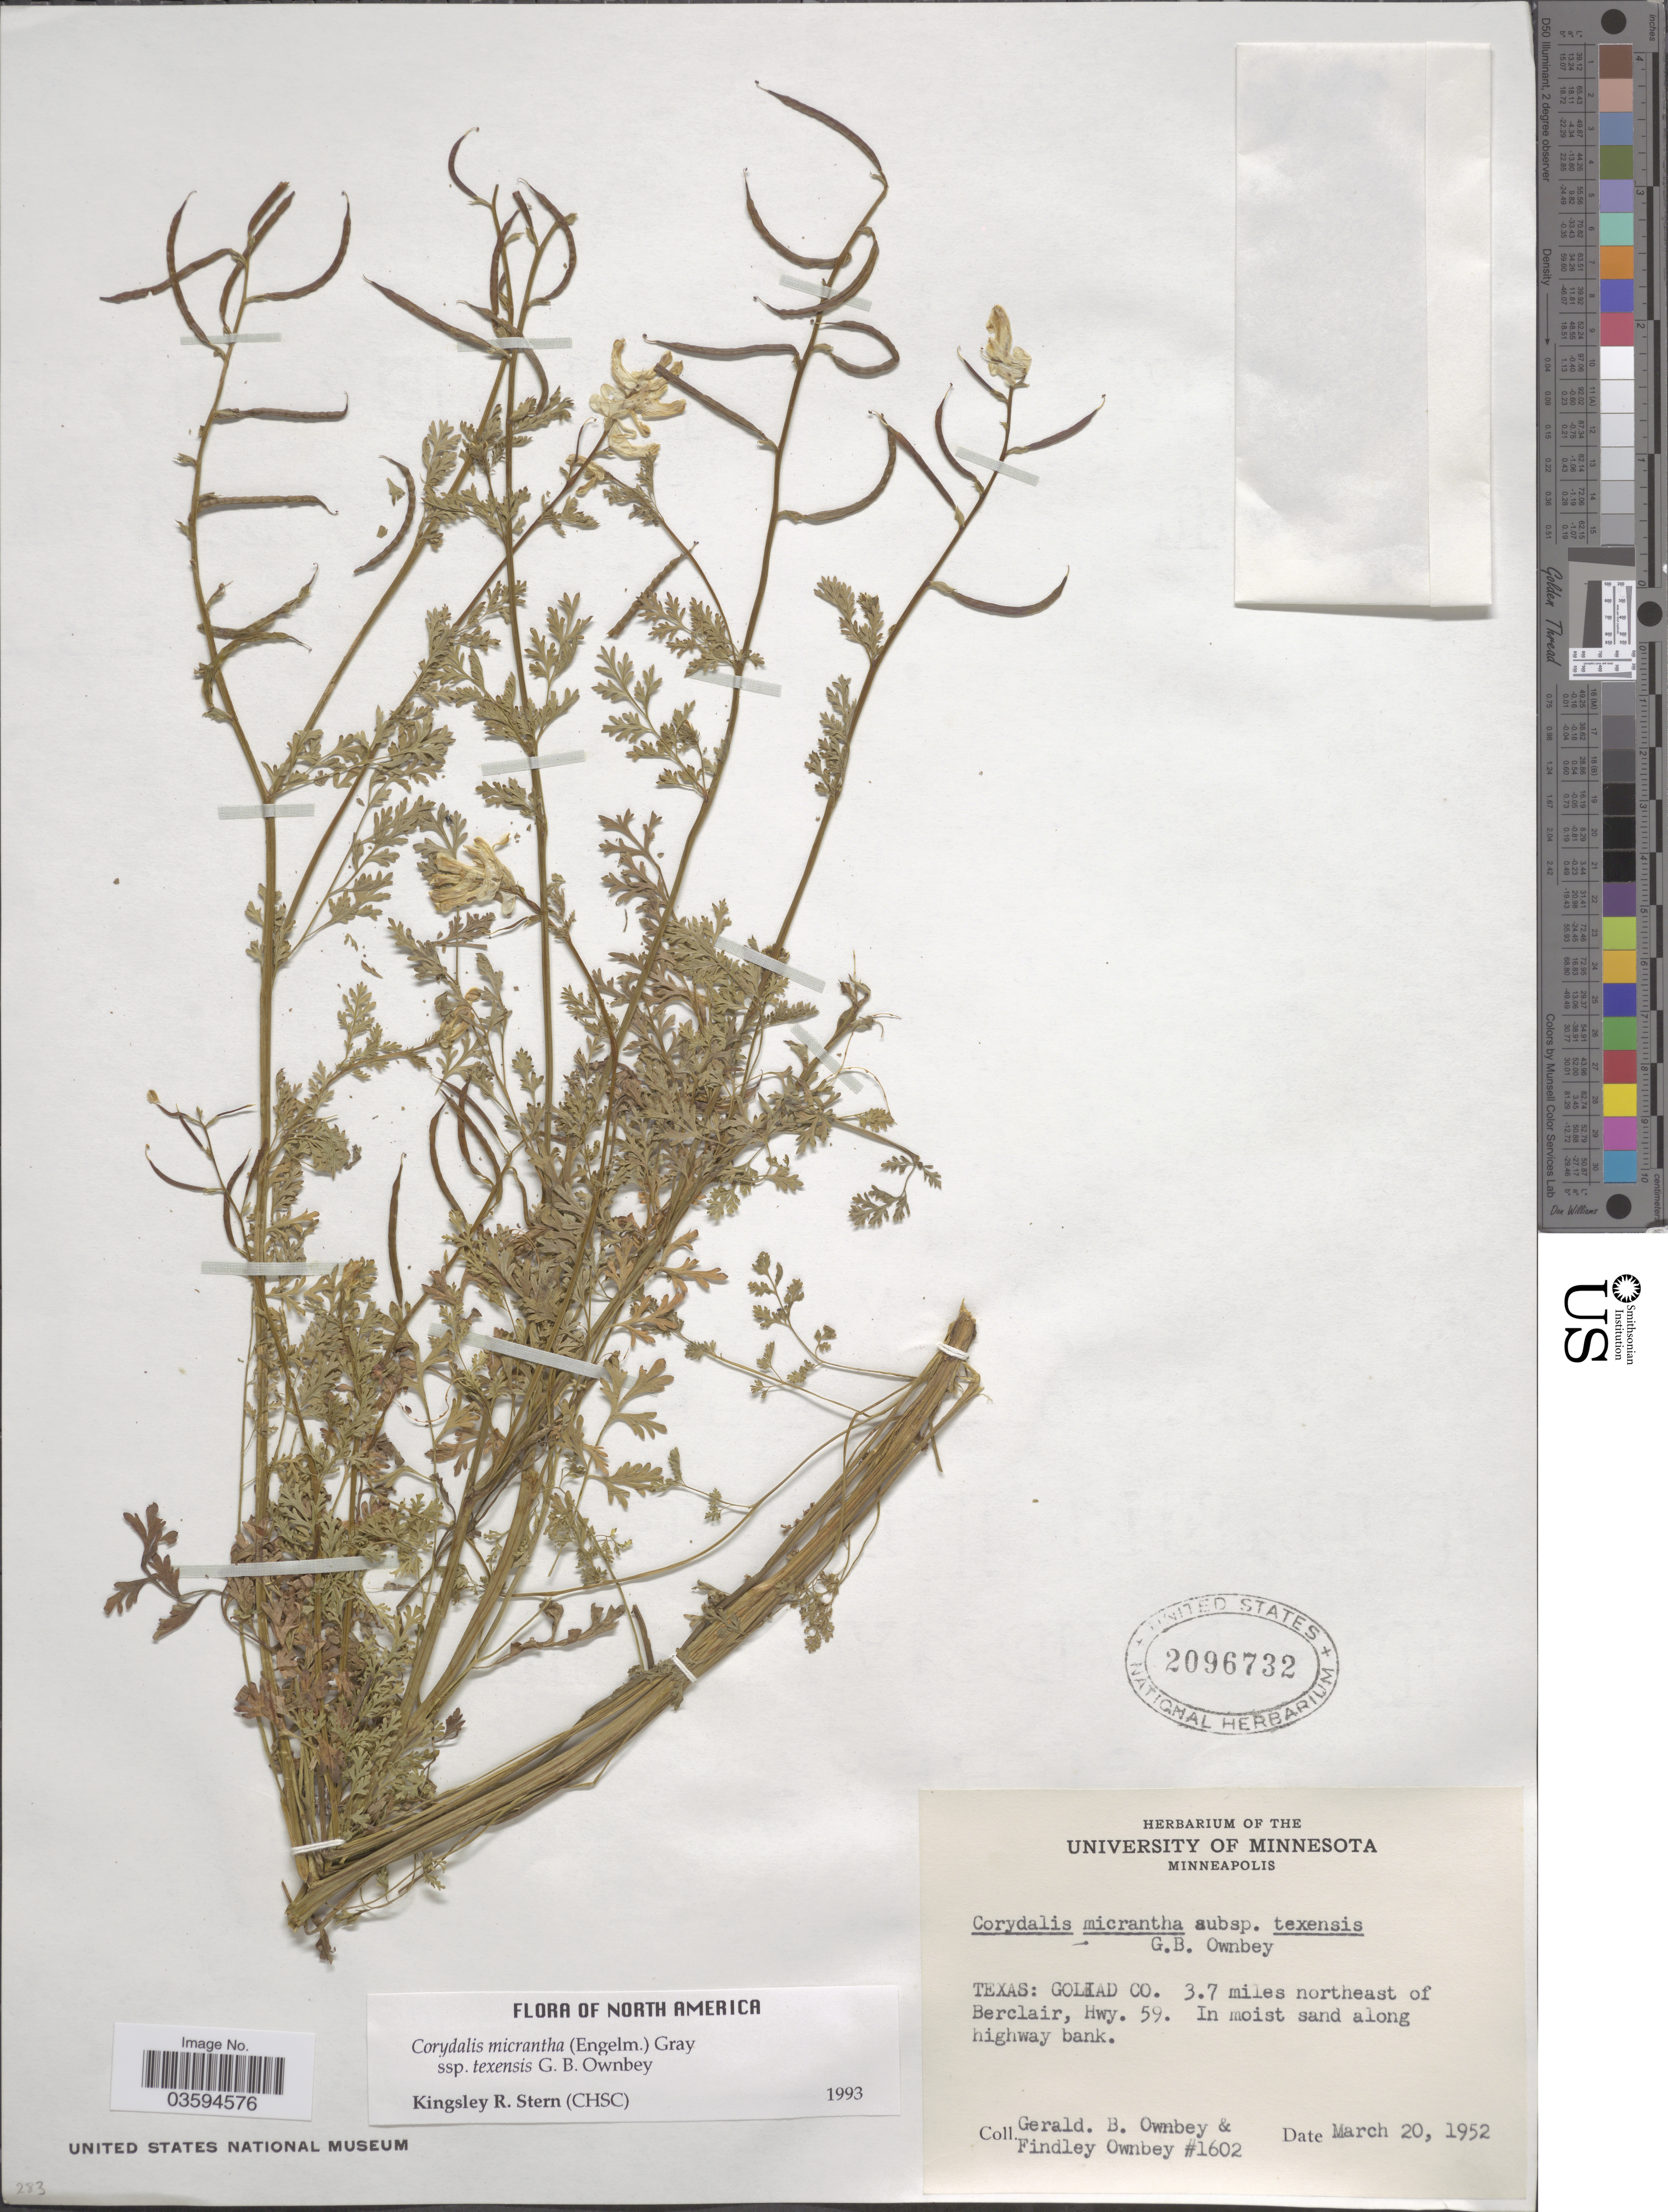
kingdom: Plantae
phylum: Tracheophyta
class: Magnoliopsida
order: Ranunculales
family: Papaveraceae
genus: Corydalis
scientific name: Corydalis micrantha subsp. texensis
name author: G.B. Ownbey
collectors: G. B. Ownbey & F. Ownbey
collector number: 1602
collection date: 1952-03-20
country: United States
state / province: Texas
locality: Goliad Co. 3.7 miles northeast of Berclair, Hwy. 59.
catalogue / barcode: US 2096732